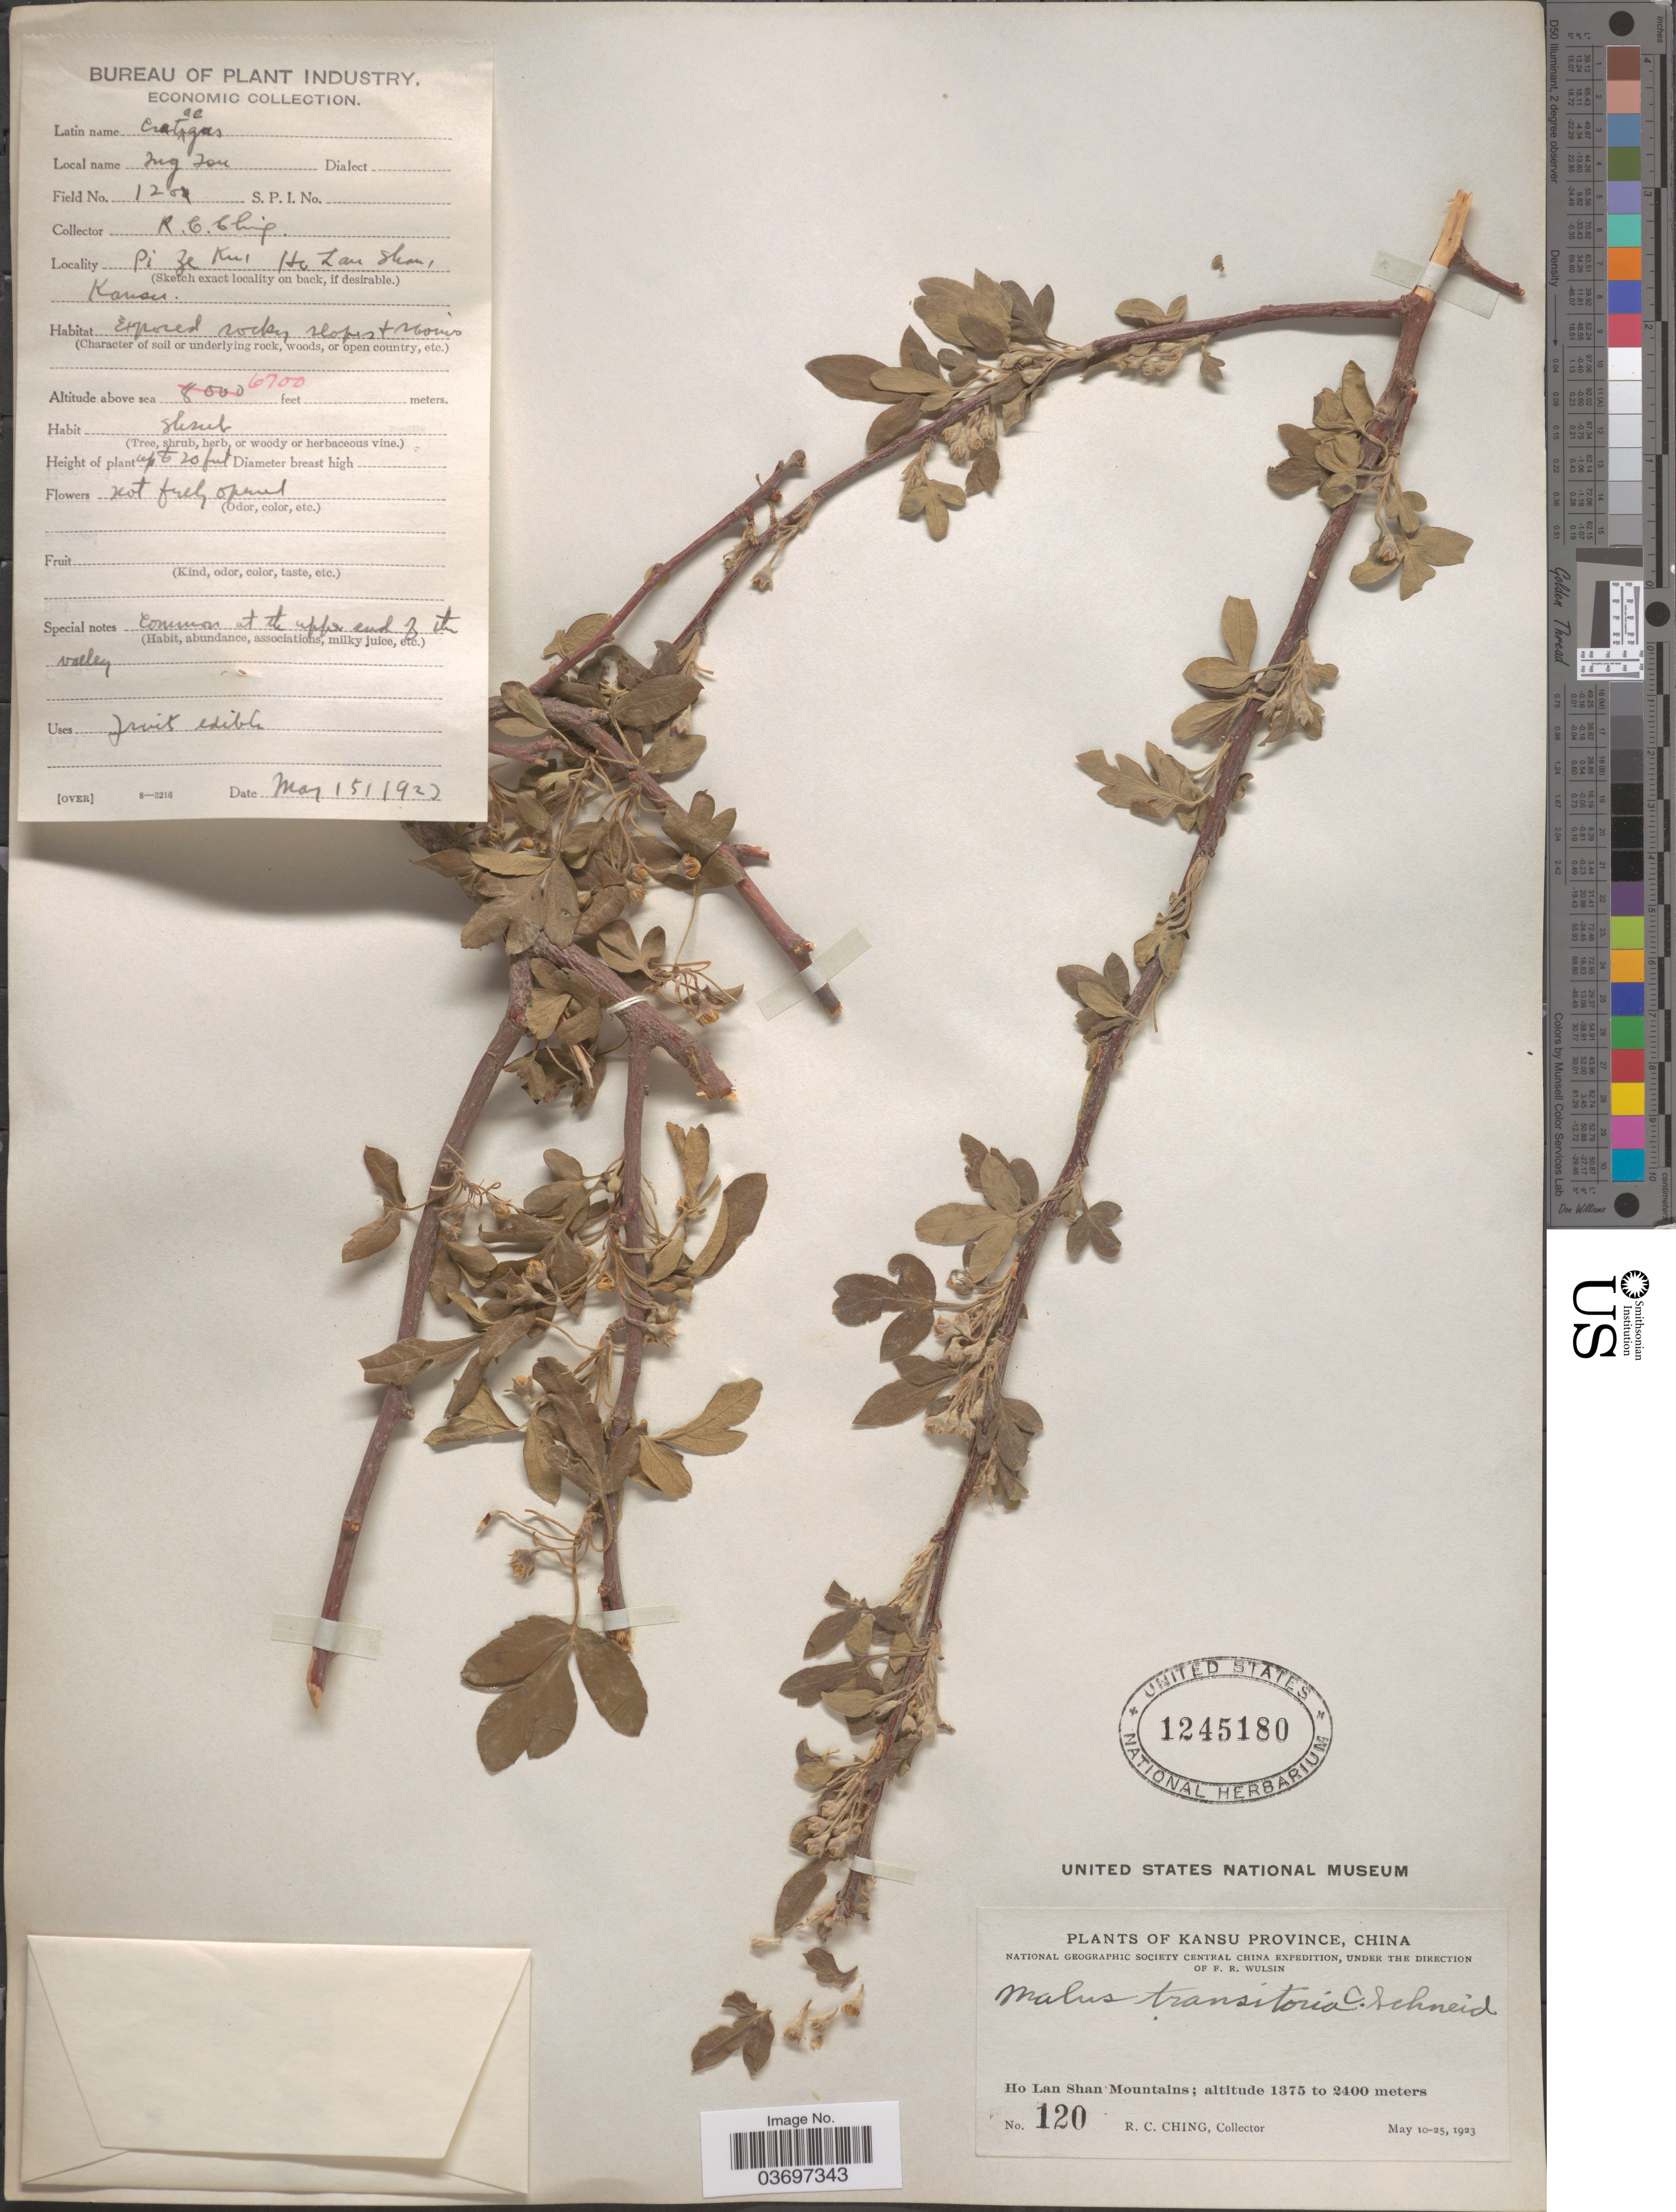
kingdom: Plantae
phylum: Tracheophyta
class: Magnoliopsida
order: Rosales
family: Rosaceae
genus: Malus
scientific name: Malus transitoria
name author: (Batalin) C.K. Schneid.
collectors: R. C. Ching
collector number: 120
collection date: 1922-05-15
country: China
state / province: Gansu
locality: Kansu Province. Ho Lan Shan Mountains. Pi Ze Kui. Ho Lan Shan.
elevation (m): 2042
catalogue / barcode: US 1245180